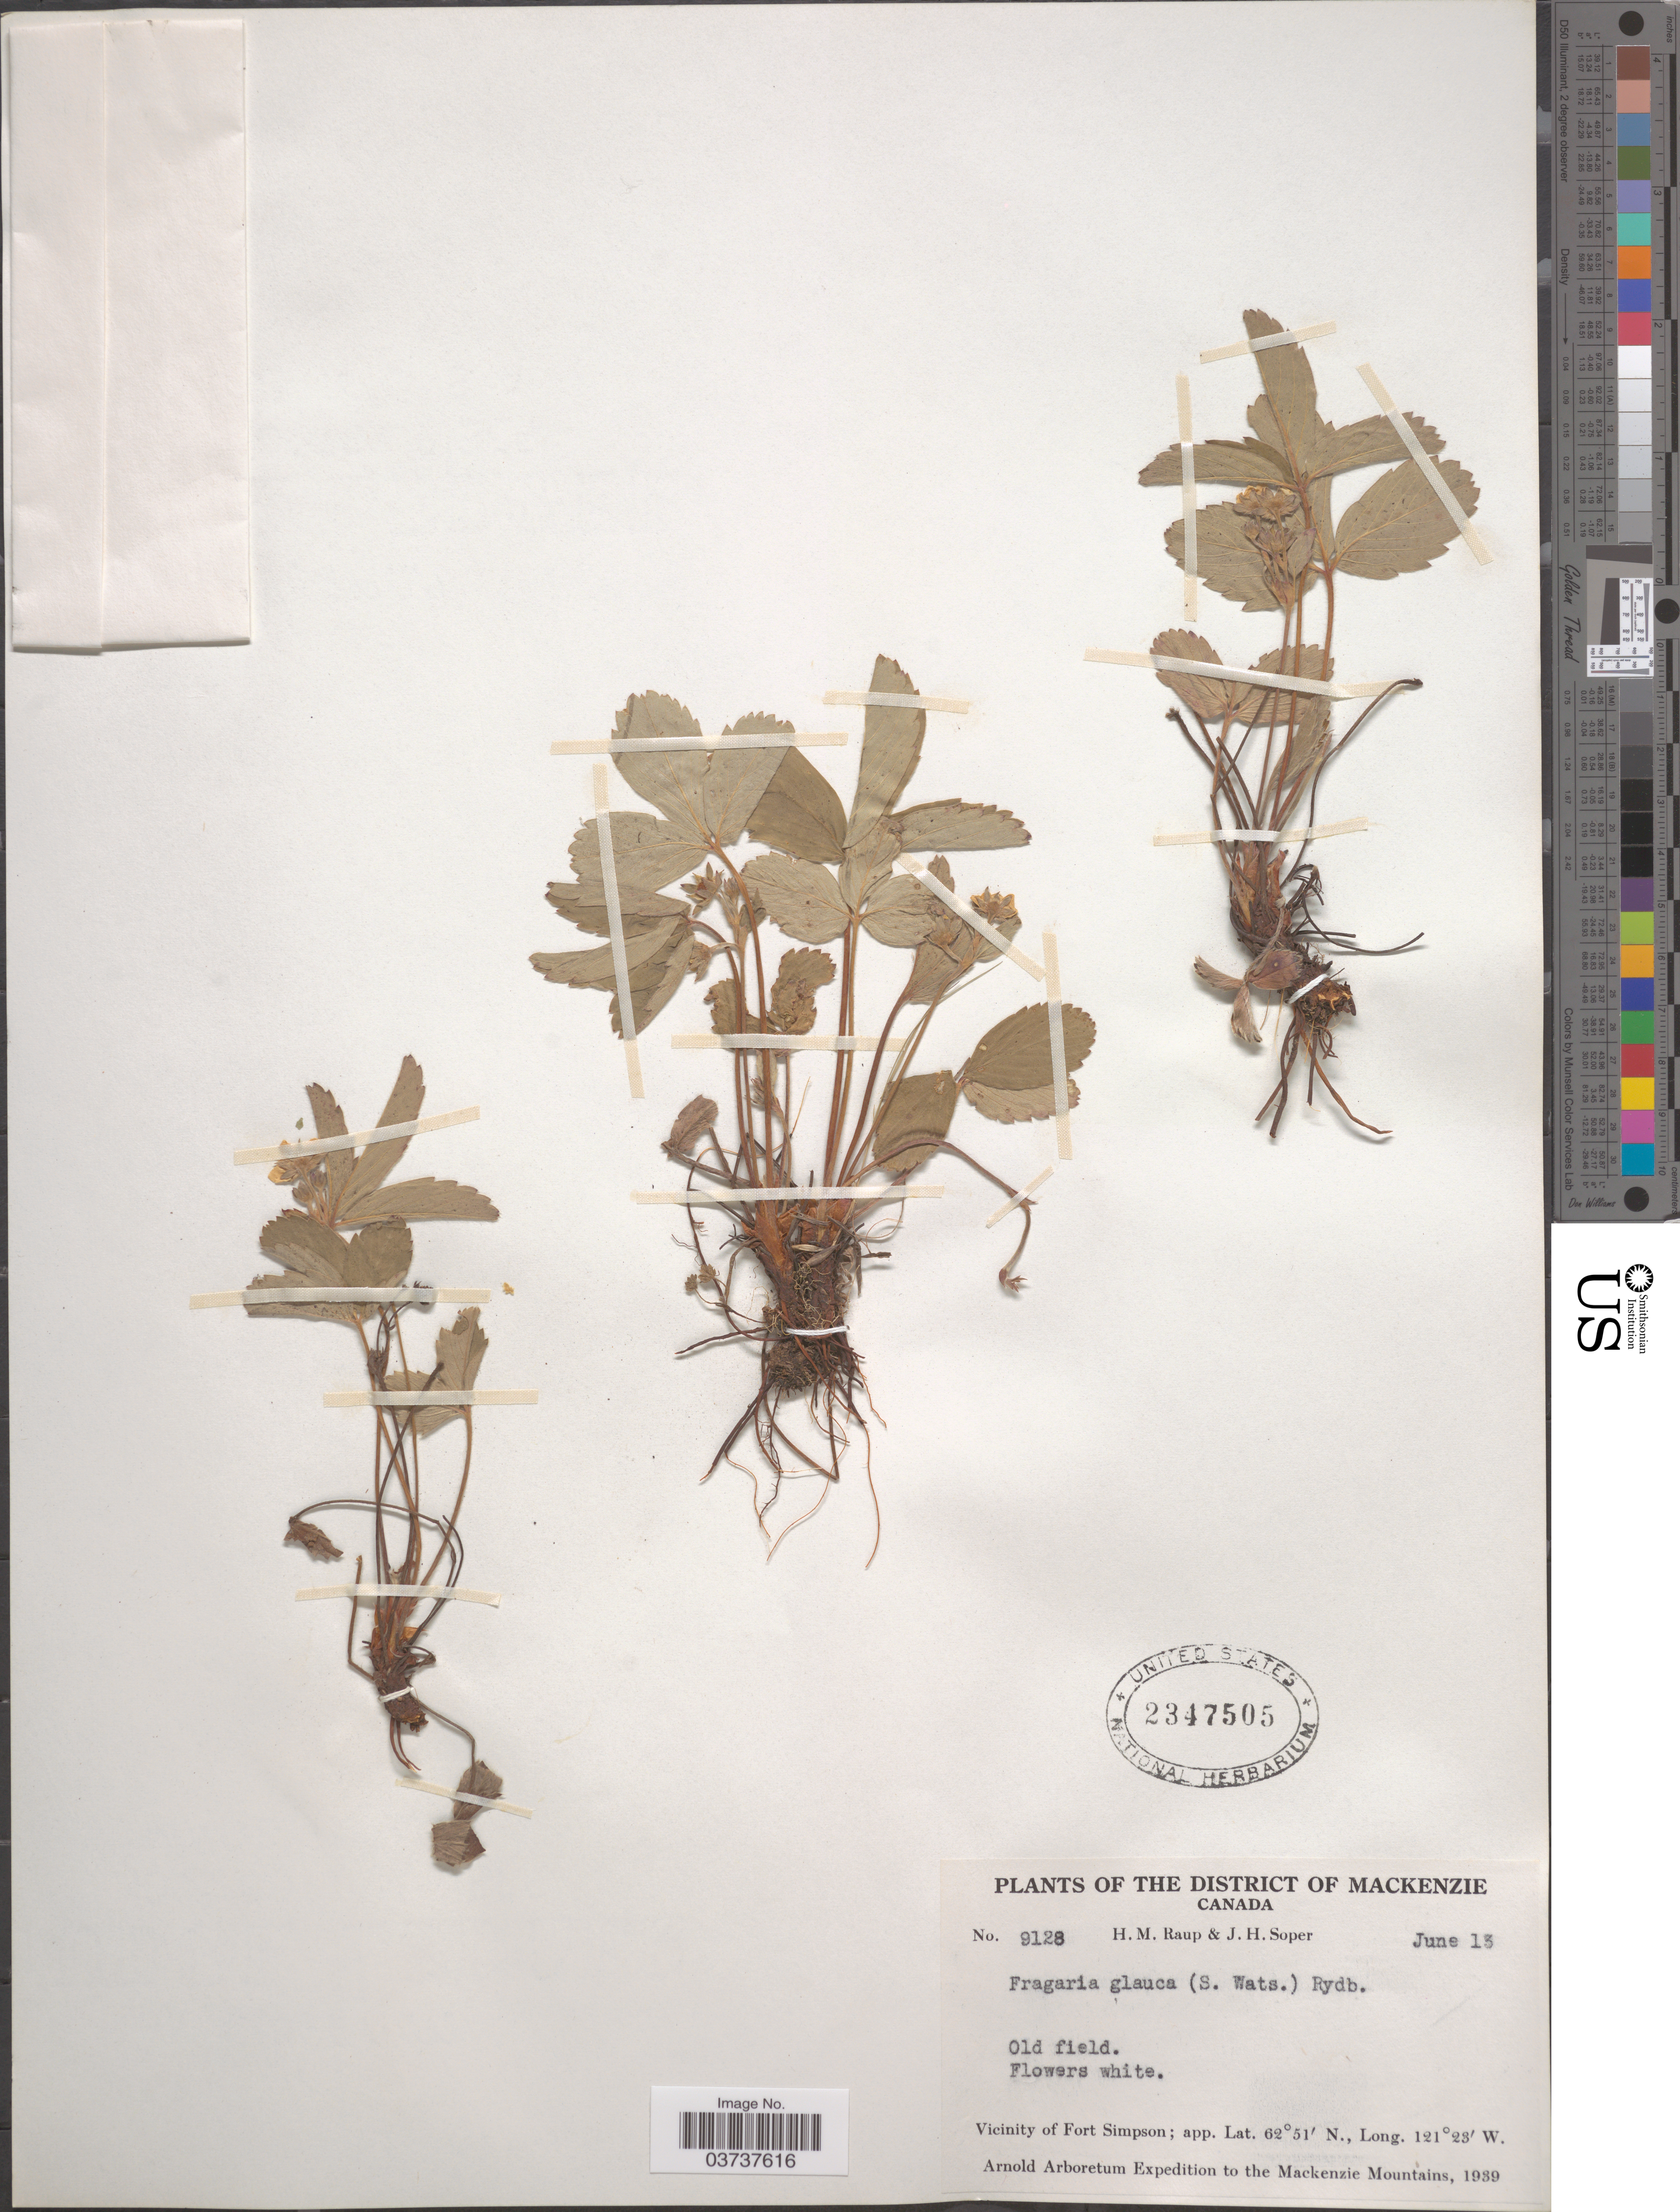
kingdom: Plantae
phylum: Tracheophyta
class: Magnoliopsida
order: Rosales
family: Rosaceae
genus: Fragaria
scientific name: Fragaria virginiana subsp. glauca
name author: (S. Watson) Staudt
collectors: H. Raup & J. H. Soper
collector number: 9128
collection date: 1939-06-13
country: Canada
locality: The District of Mackenzie. Vicinity of Fort Simpson. Mackenzie Mountains.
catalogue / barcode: US 2347505